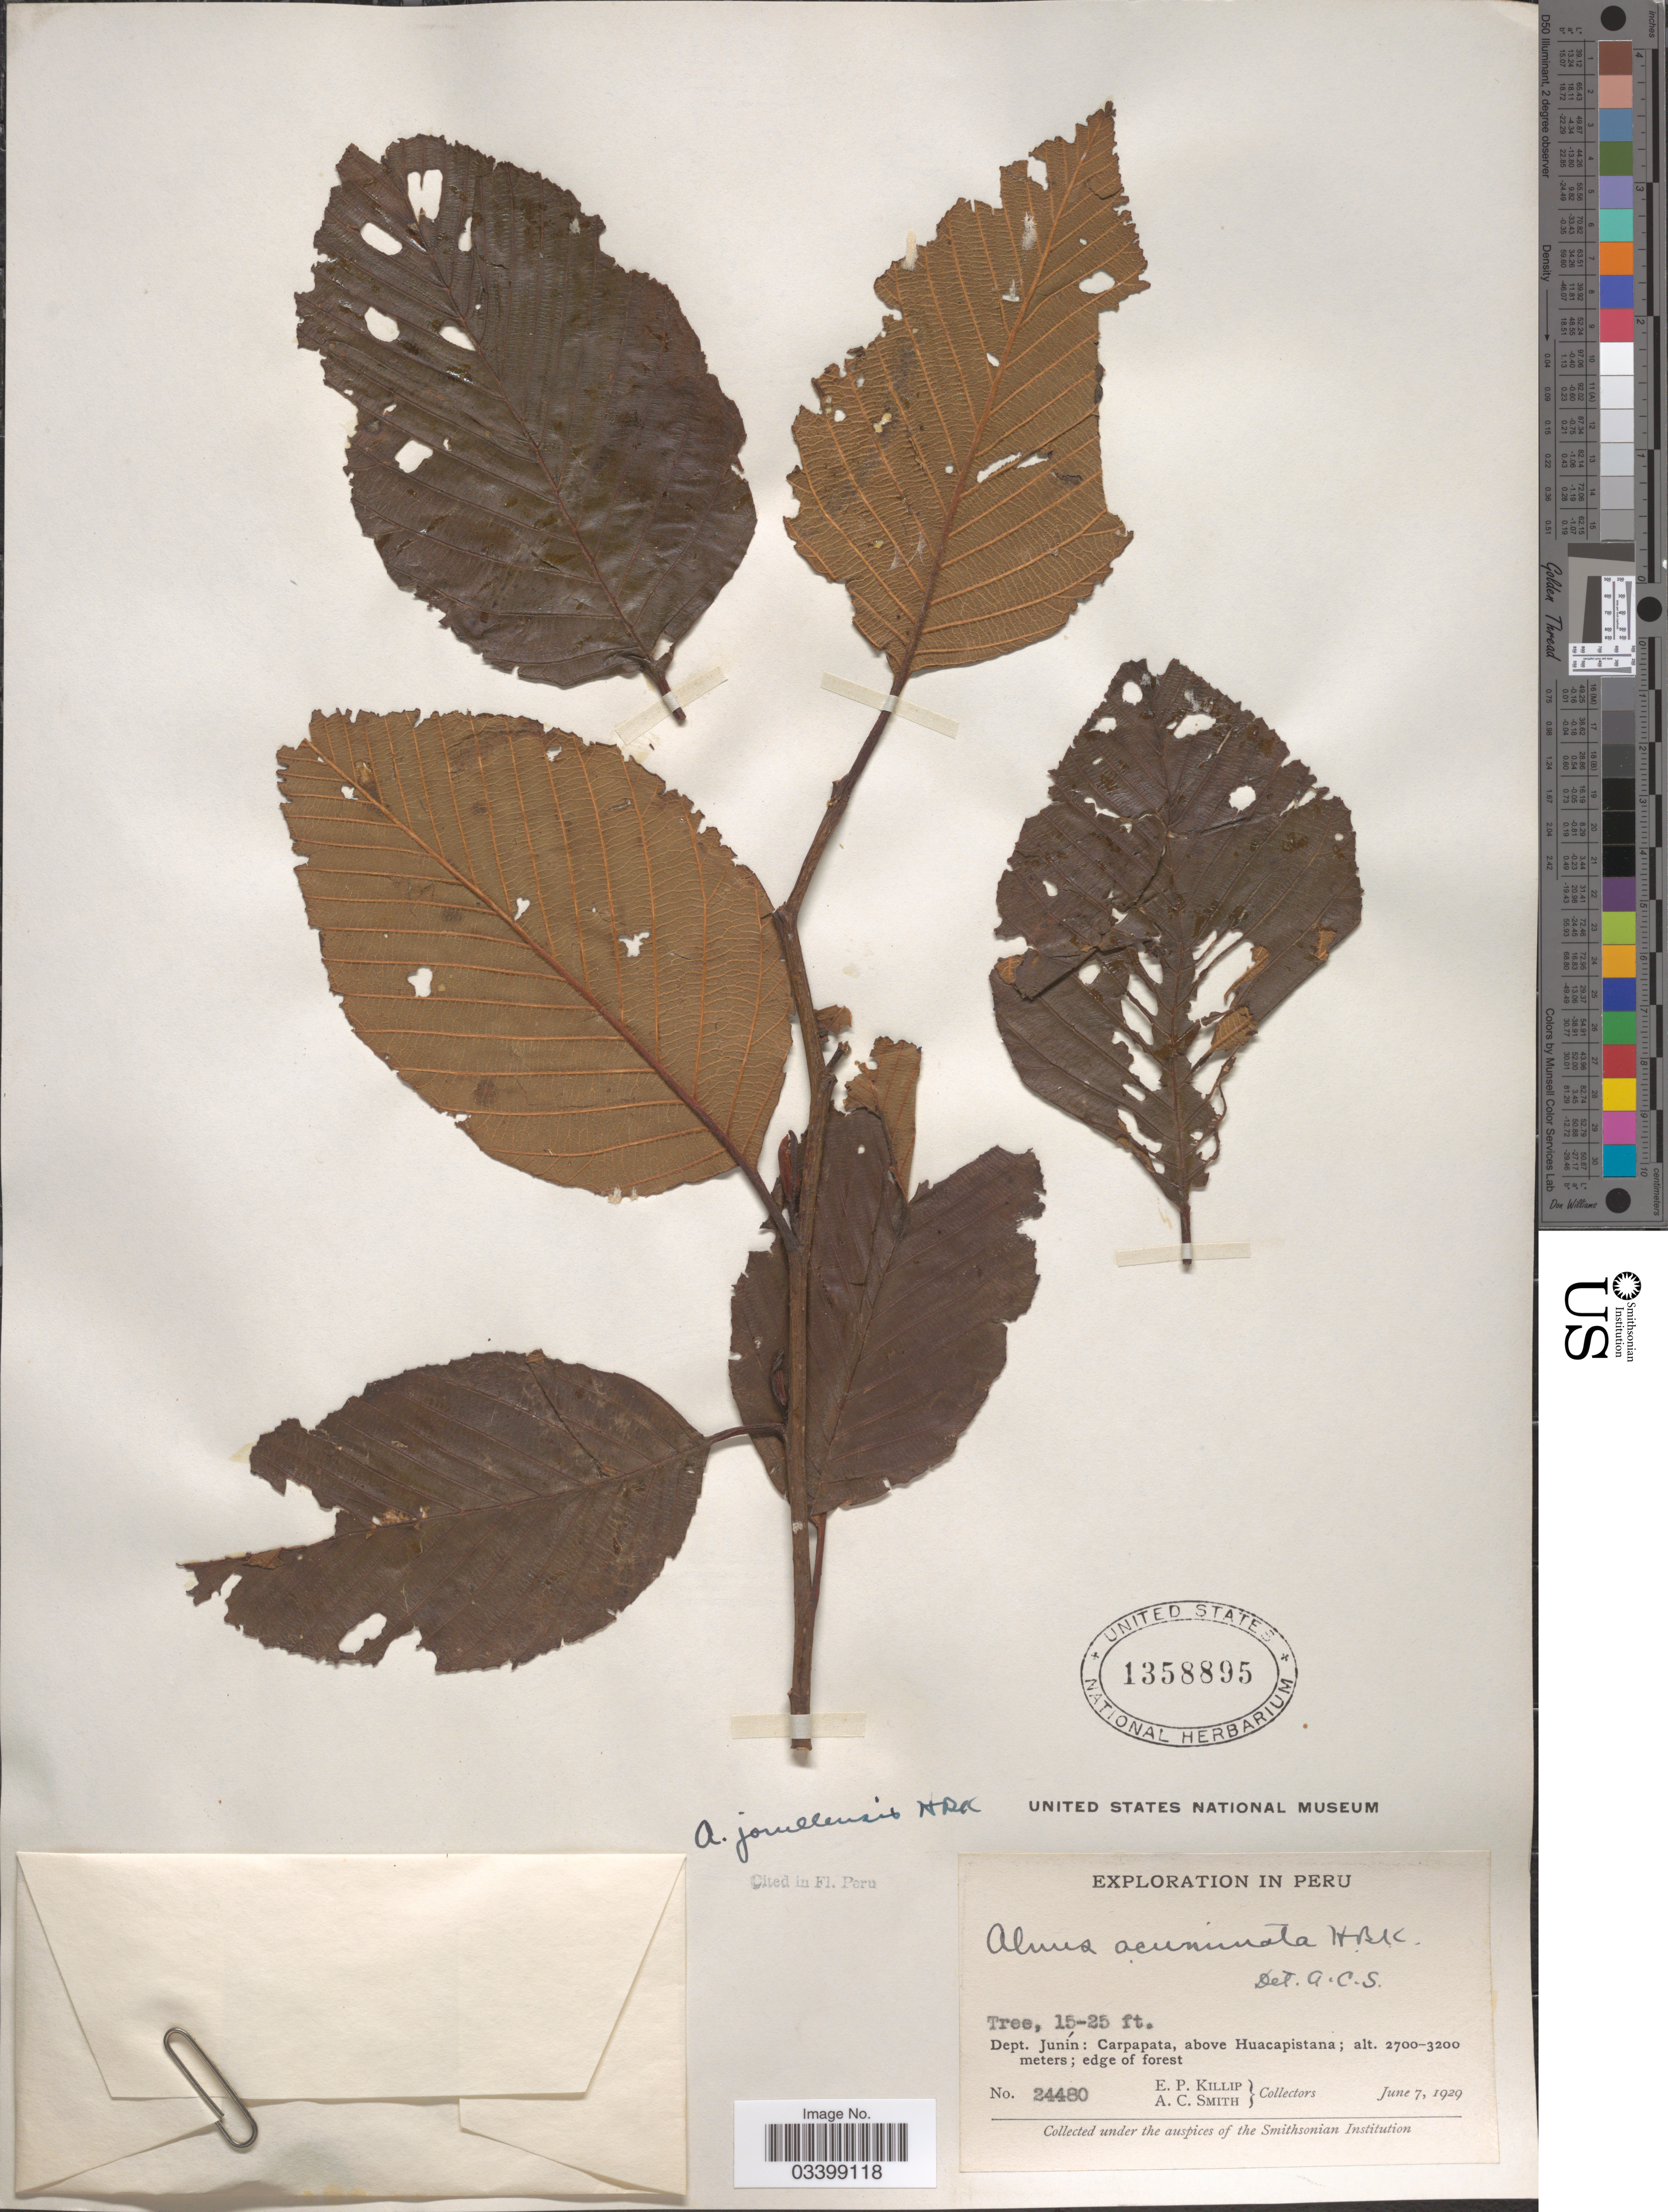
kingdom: Plantae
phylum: Tracheophyta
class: Magnoliopsida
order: Fagales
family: Betulaceae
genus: Alnus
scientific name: Alnus acuminata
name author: Kunth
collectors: E. P. Killip & A. C. Smith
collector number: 24480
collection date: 1929-06-07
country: Peru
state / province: Junín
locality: Dept. Junín: Carpapata, above Huacapistana.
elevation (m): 2700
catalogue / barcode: US 1358895